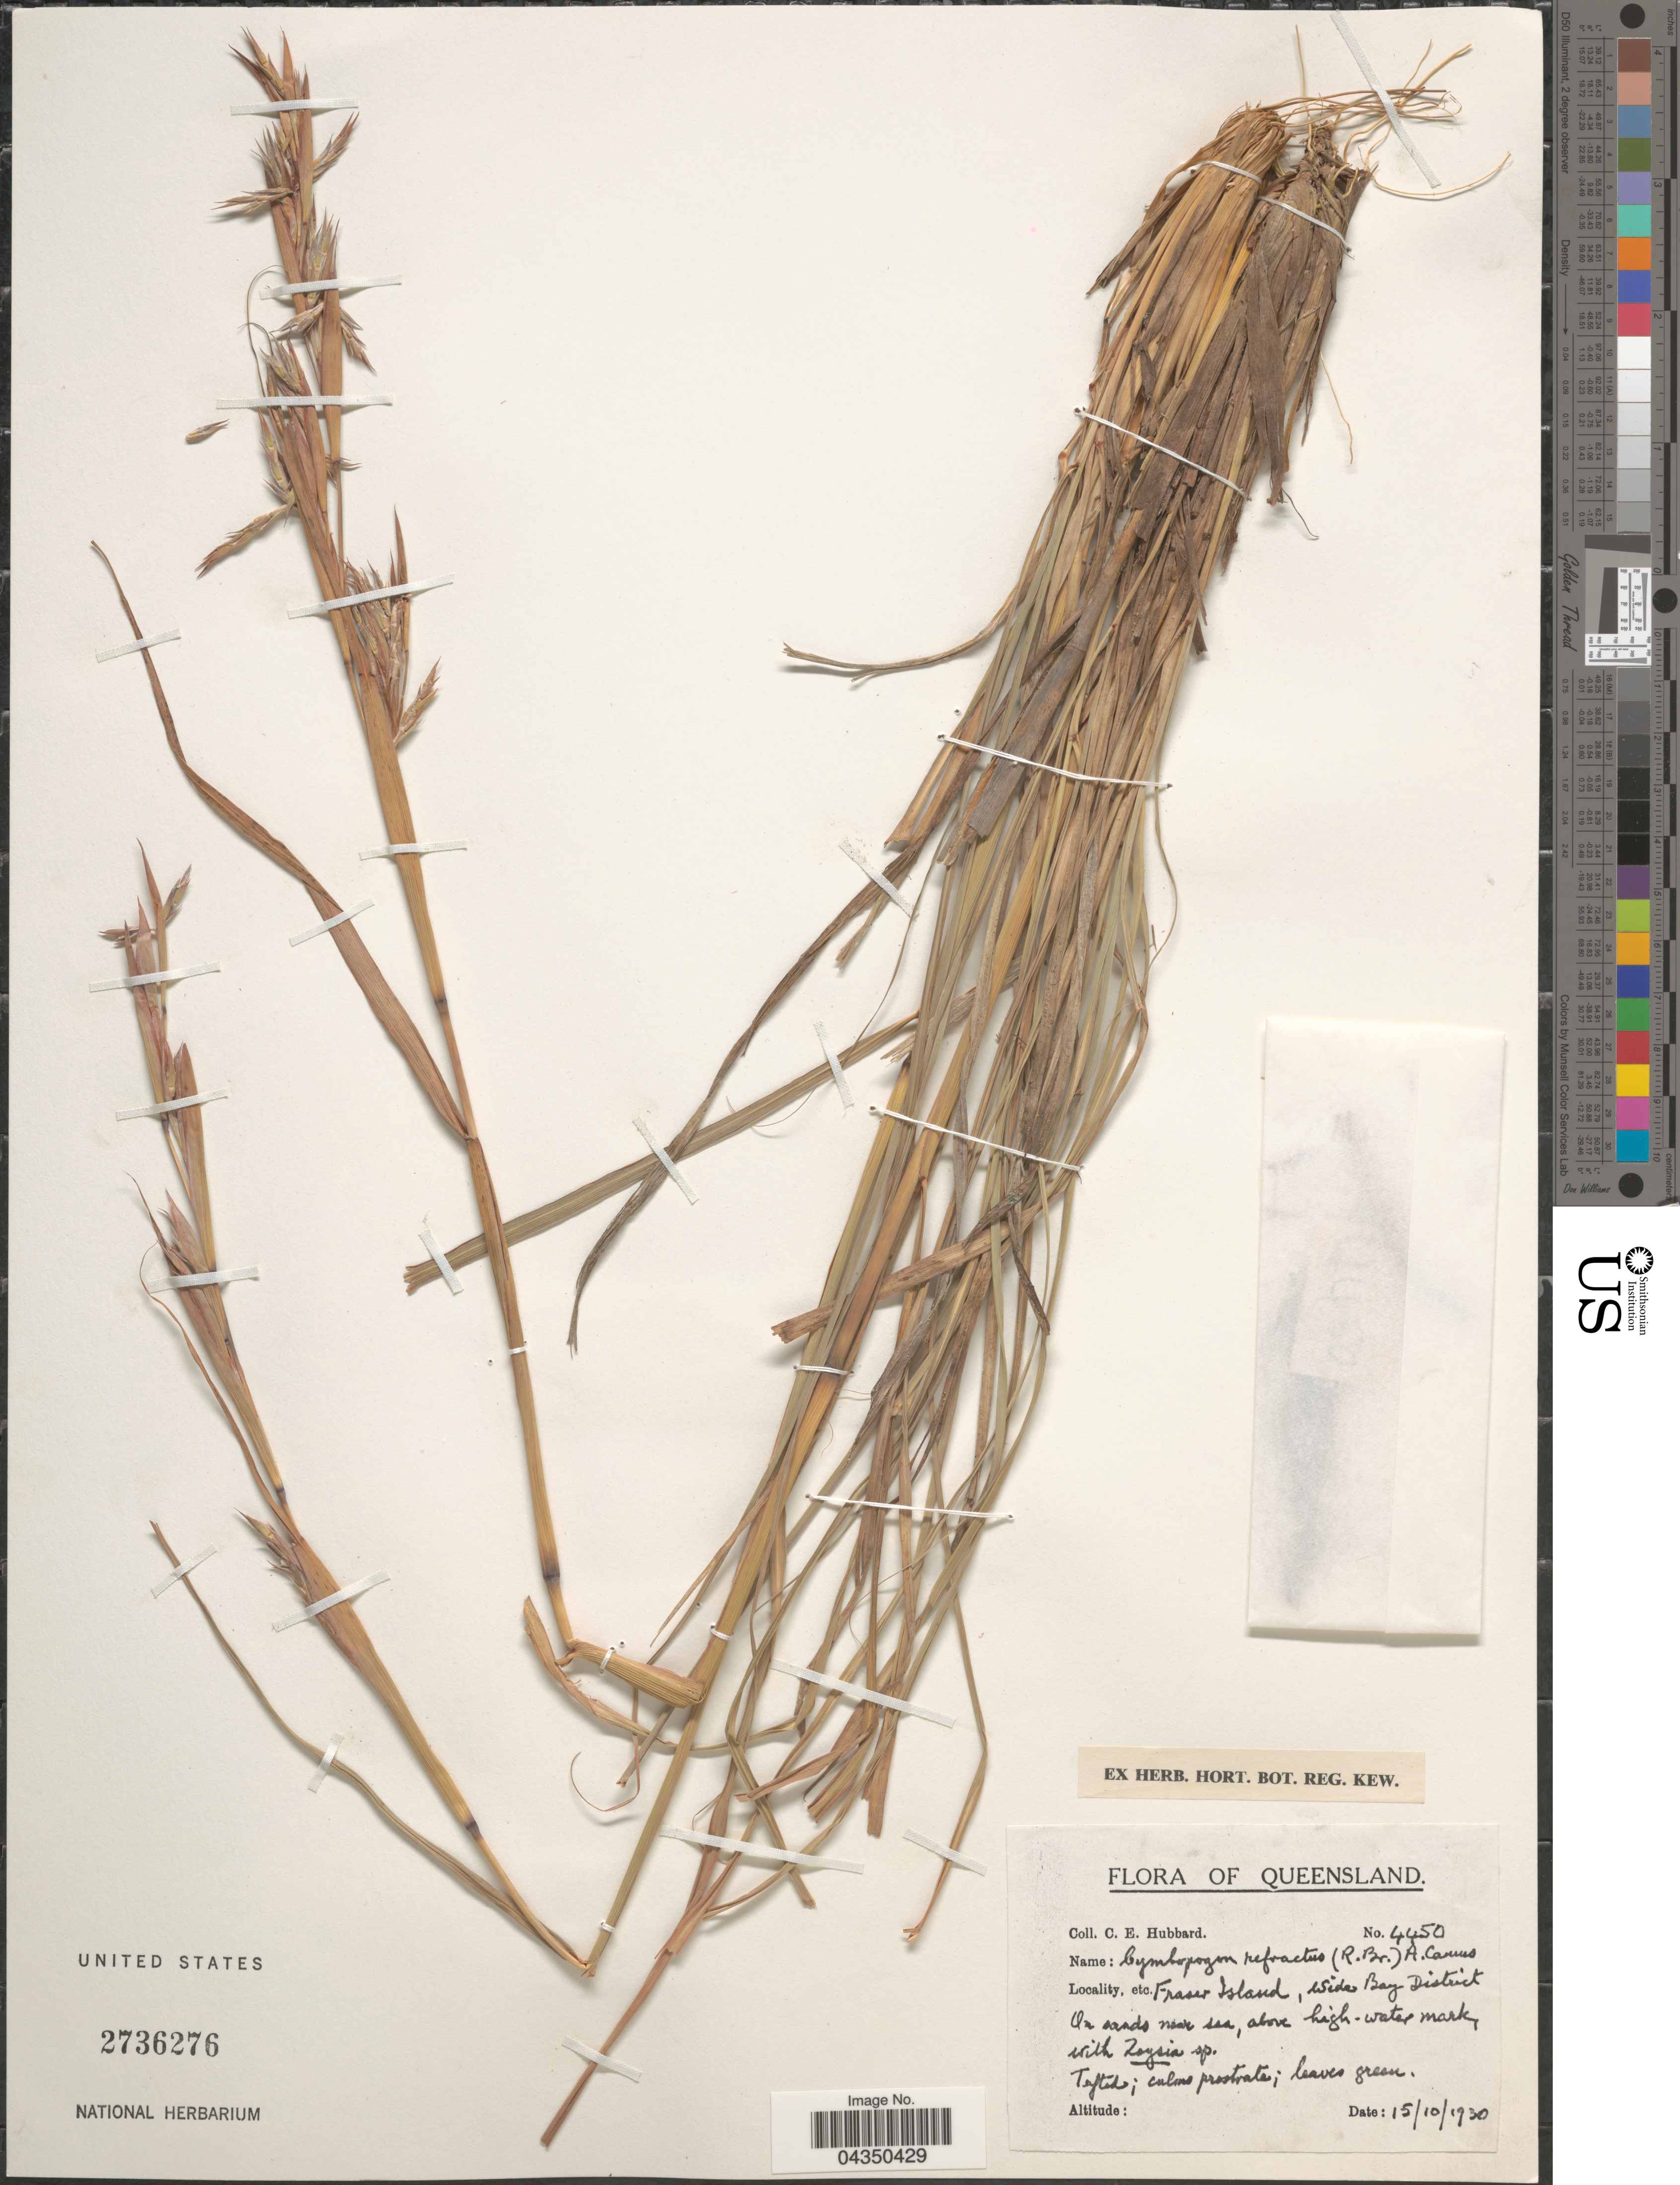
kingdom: Plantae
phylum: Tracheophyta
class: Liliopsida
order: Poales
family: Poaceae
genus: Cymbopogon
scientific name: Cymbopogon refractus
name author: (R. Br.) A. Camus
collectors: C. E. Hubbard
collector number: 4450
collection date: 1930-10-15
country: Australia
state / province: Queensland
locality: Fraser Island, Wider Bay District.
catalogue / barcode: US 2736276